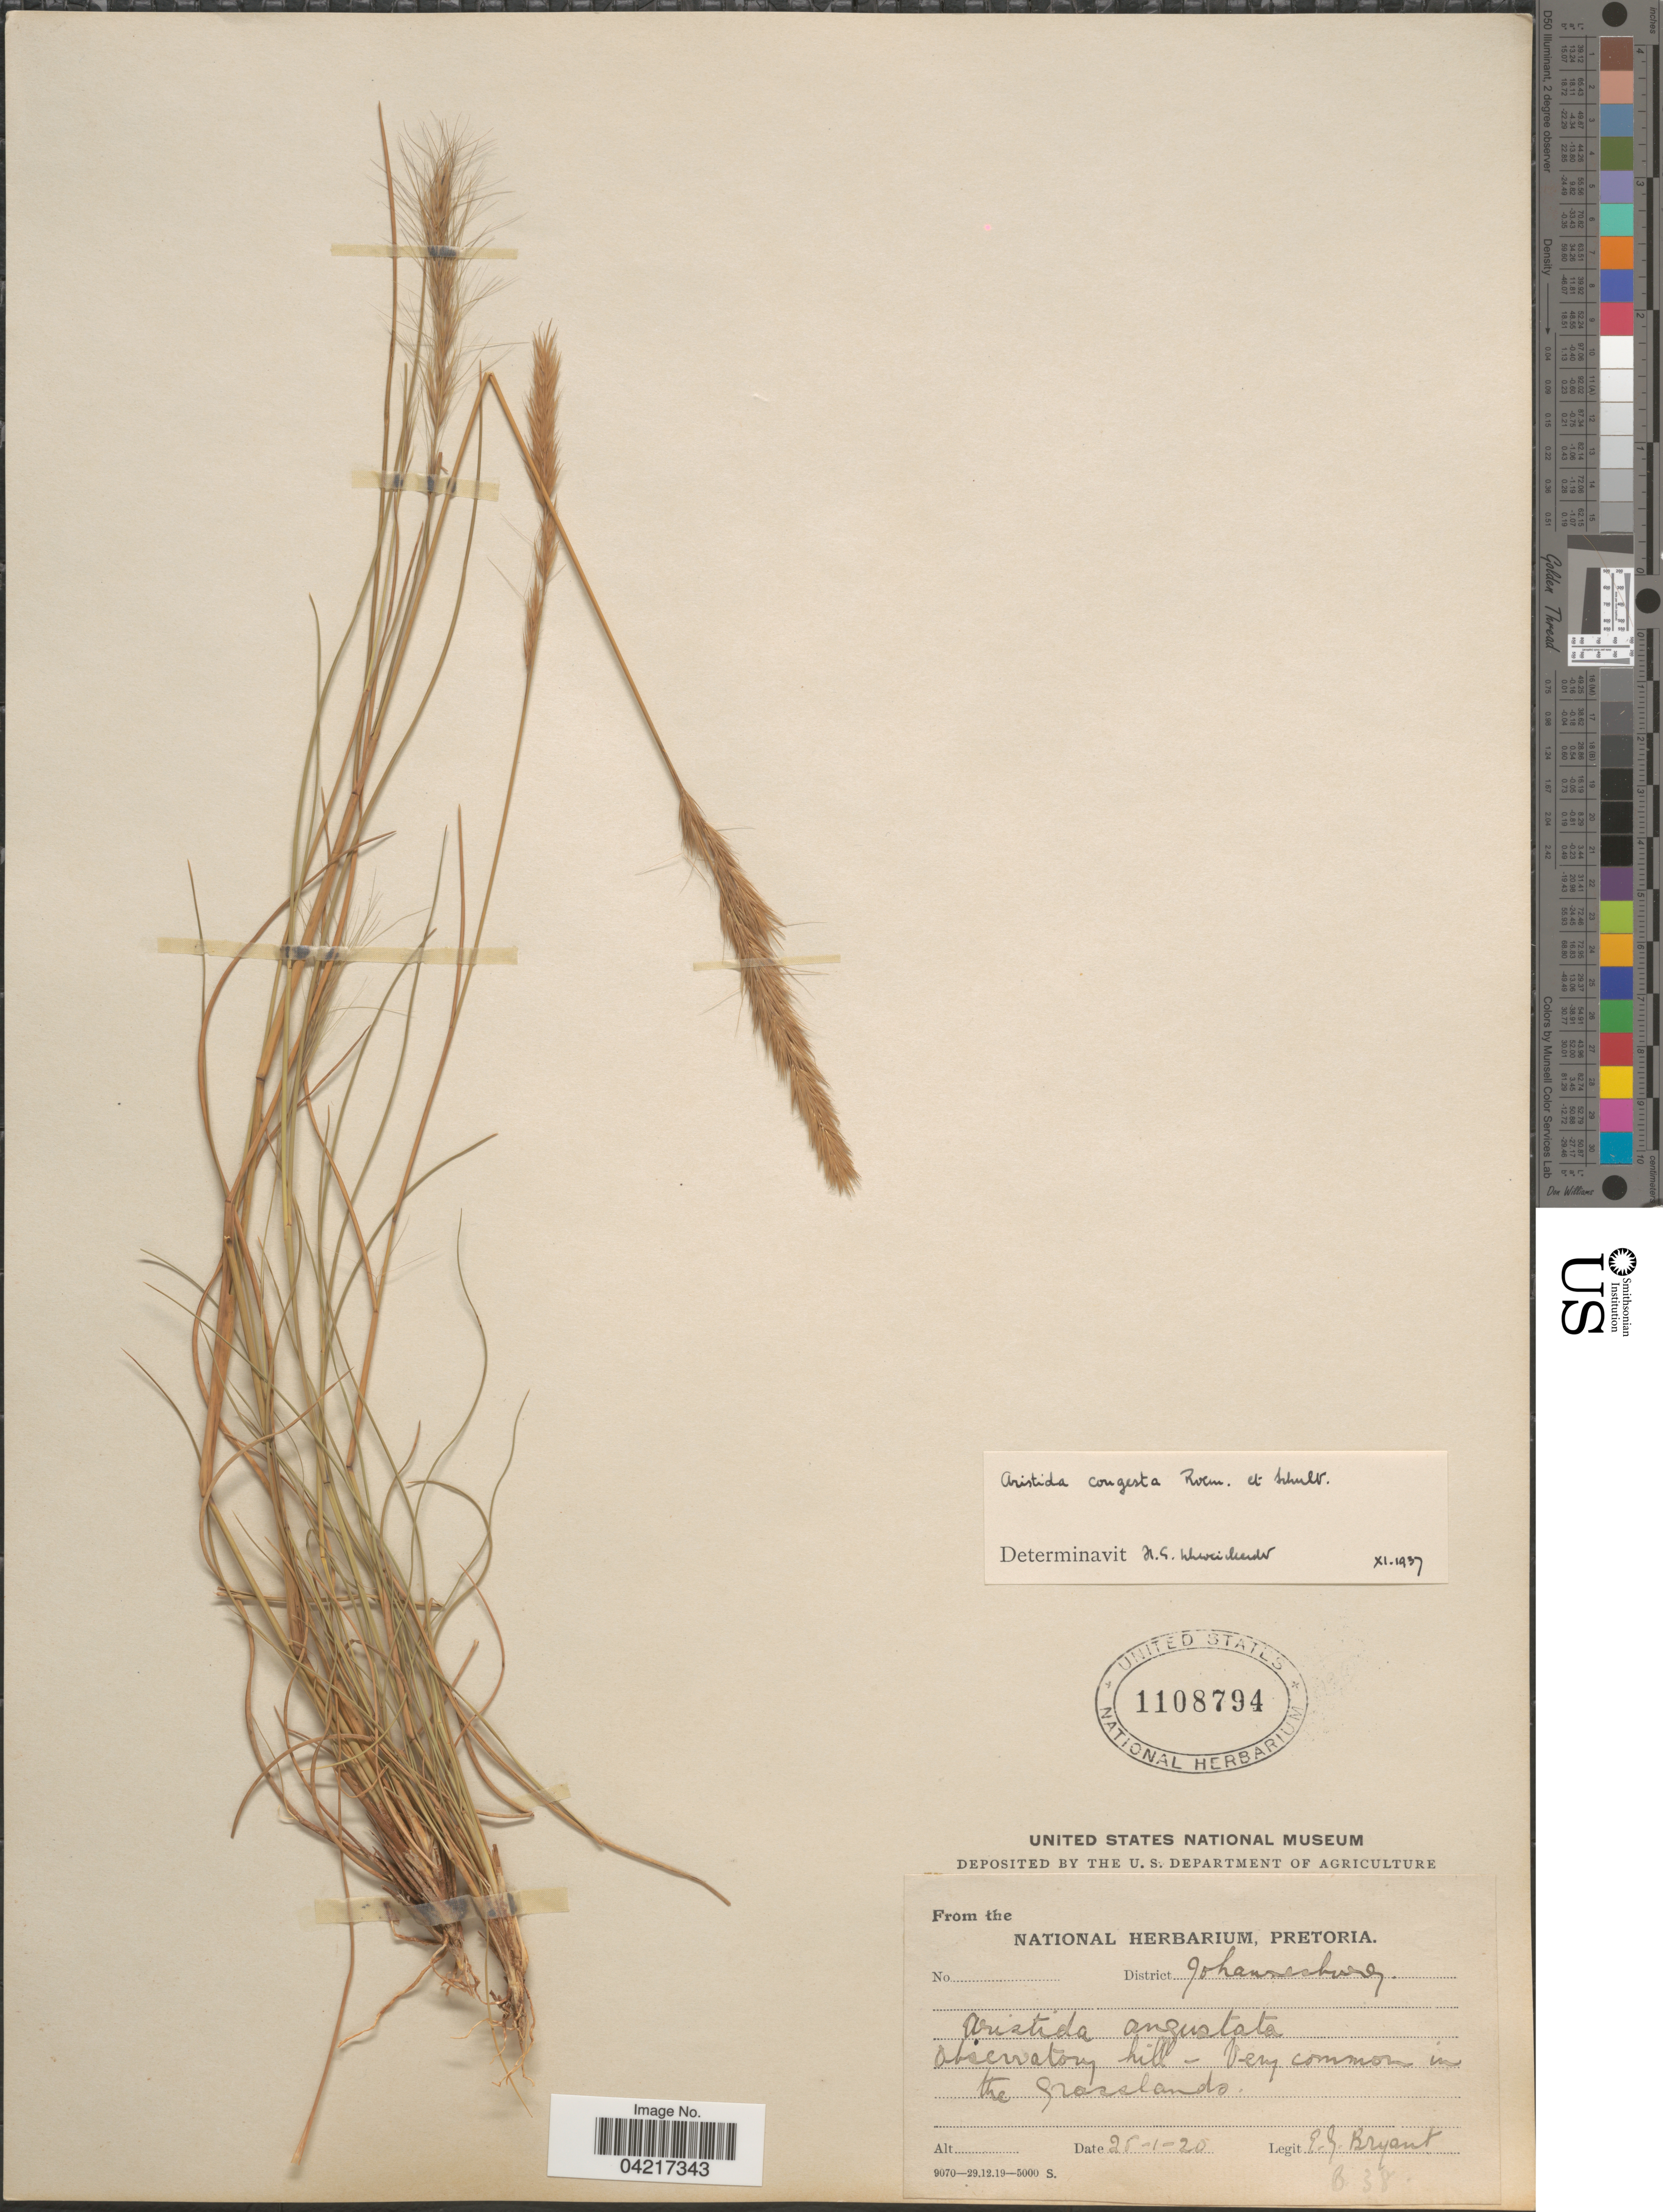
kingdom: Plantae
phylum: Tracheophyta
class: Liliopsida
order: Poales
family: Poaceae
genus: Aristida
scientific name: Aristida congesta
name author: Roem. & Schult.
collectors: E. Bryant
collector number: B38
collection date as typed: Transcribed d/m/y: 26/1/20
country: South Africa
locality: District Johannesburg. Observatory hill - very common in the grasslands.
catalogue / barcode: US 1108794